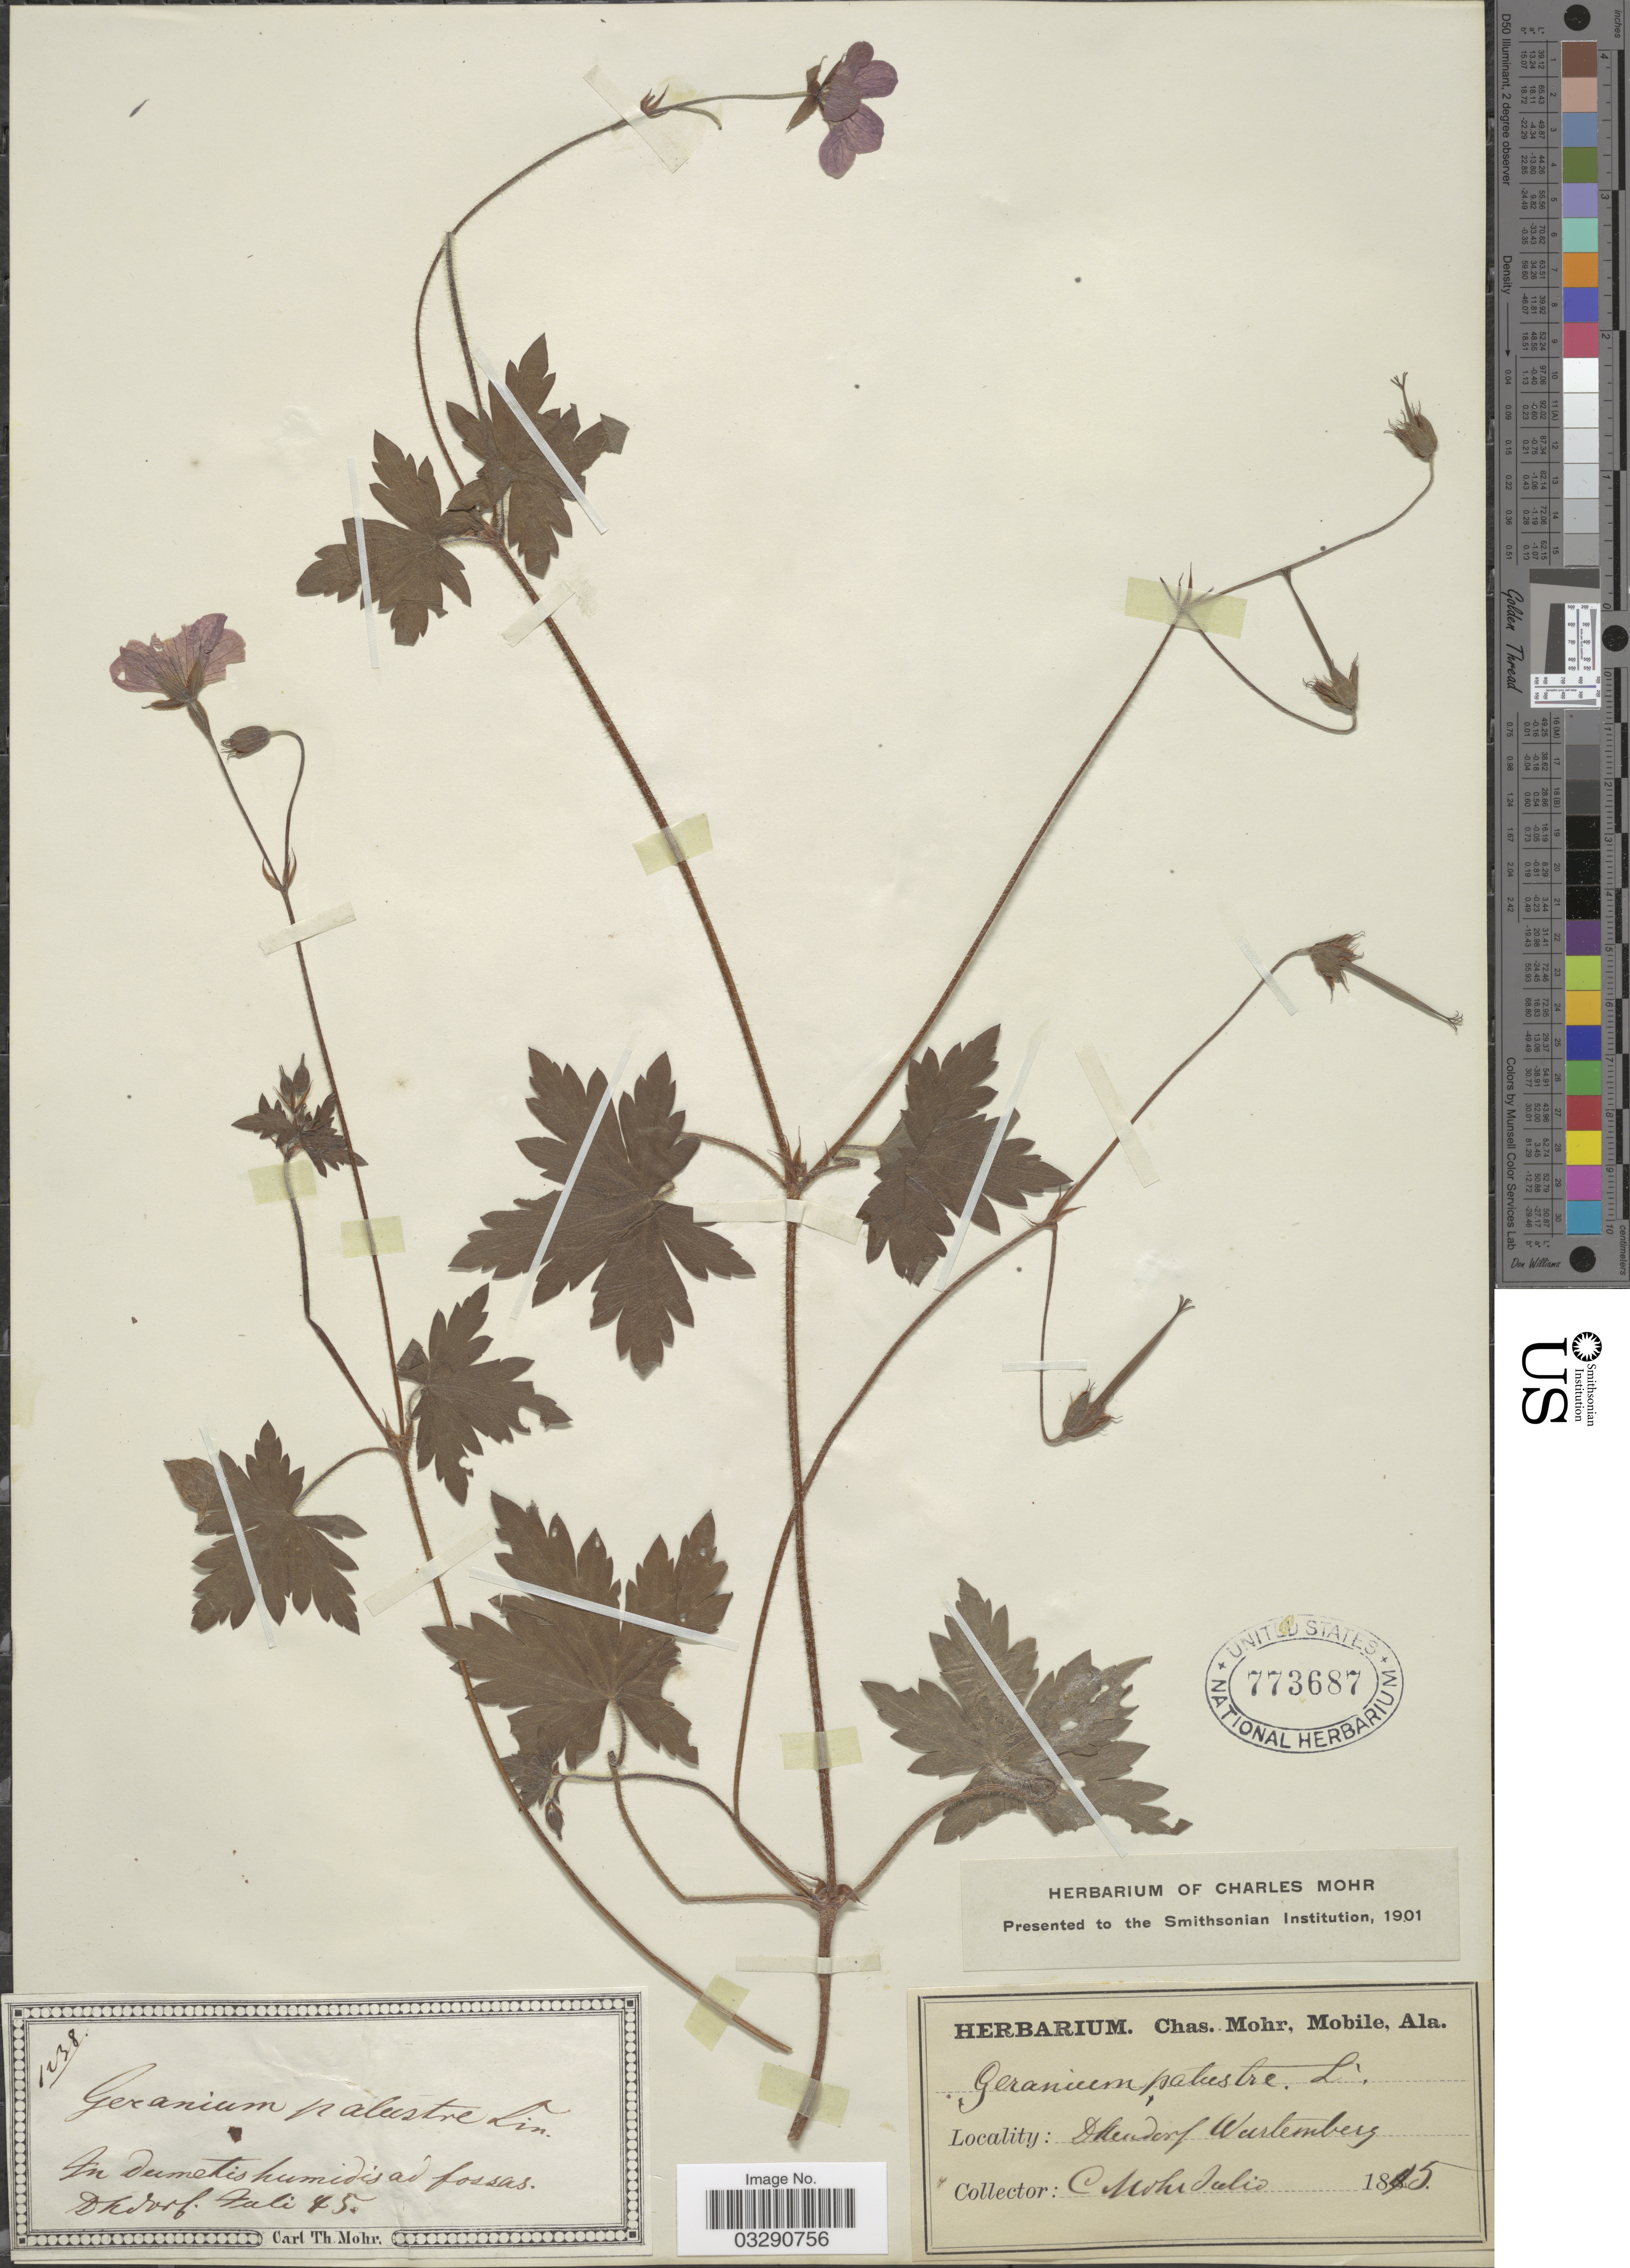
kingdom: Plantae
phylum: Tracheophyta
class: Magnoliopsida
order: Geraniales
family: Geraniaceae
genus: Geranium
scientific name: Geranium palustre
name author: L.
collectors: Mohr, C. T. (herbarium)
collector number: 1238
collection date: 1845-07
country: Germany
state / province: Baden-Württemberg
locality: Dhdorf [interpreted]. Wurtemberg.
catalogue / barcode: US 773687